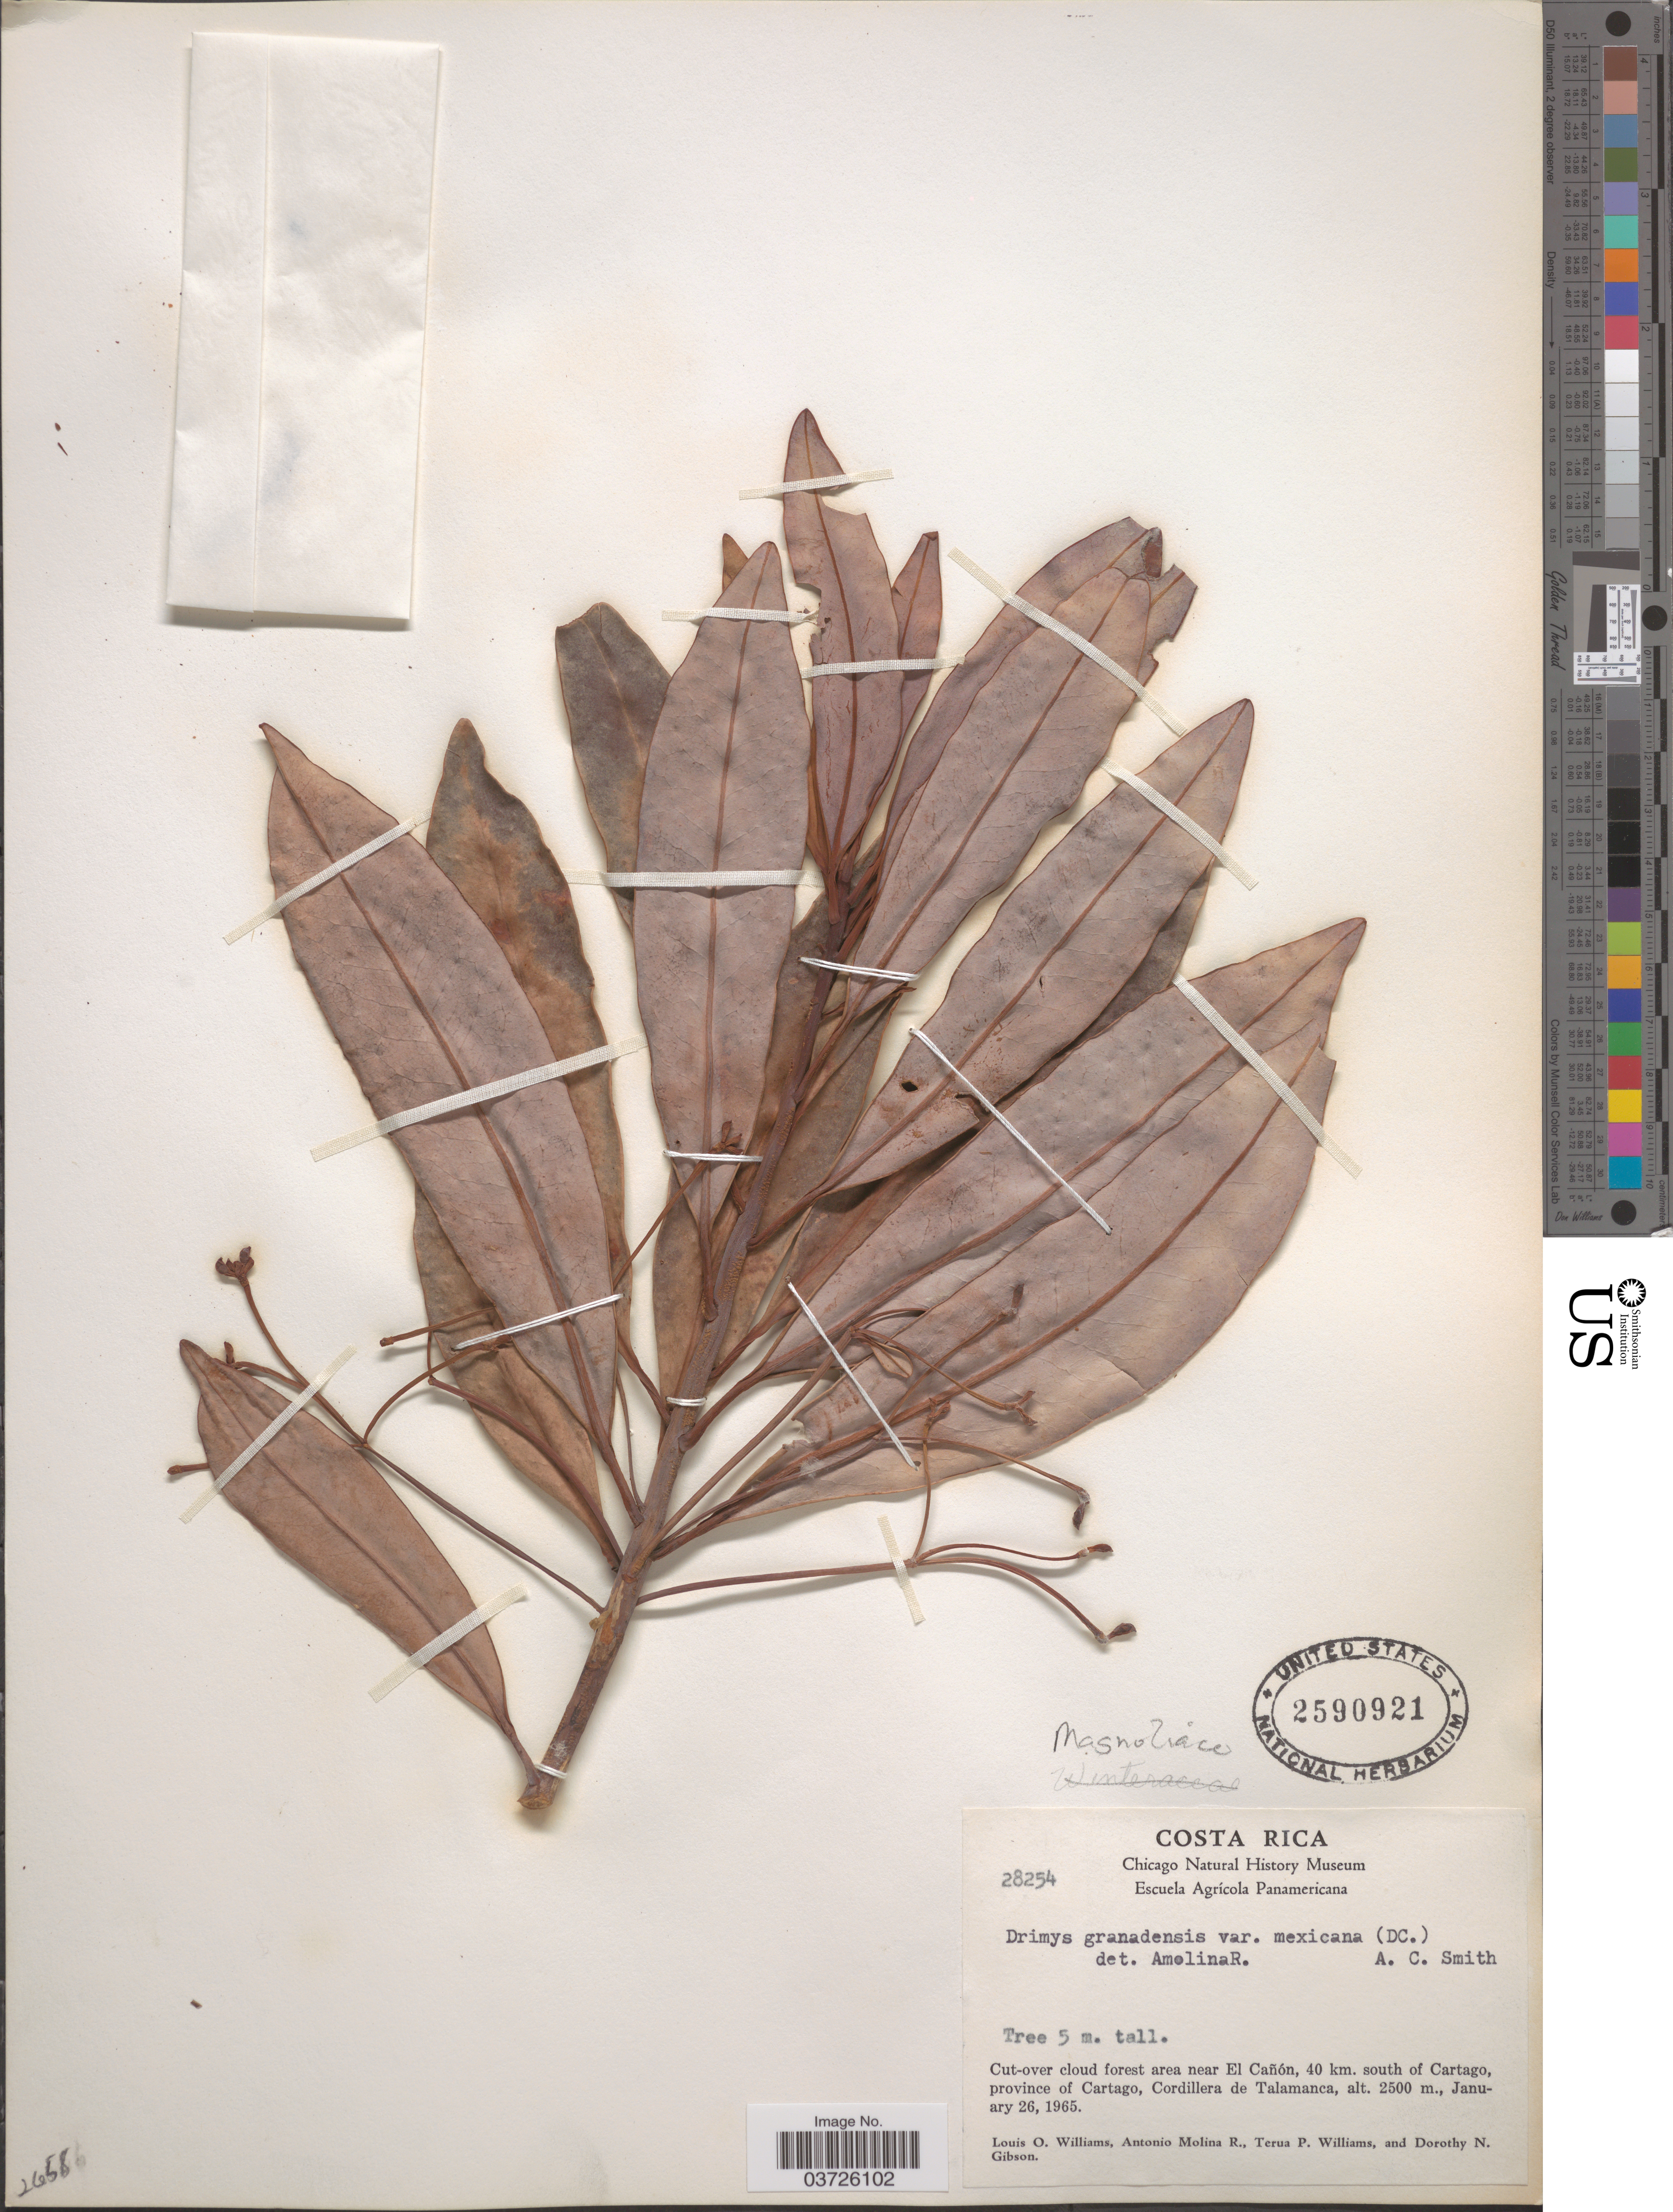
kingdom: Plantae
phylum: Tracheophyta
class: Magnoliopsida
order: Canellales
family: Winteraceae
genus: Drimys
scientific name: Drimys granadensis var. mexicana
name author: L. f.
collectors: L. O. Williams, A. Molina R., T. Williams & D. N. Gibson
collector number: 28254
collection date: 1965-01-26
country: Costa Rica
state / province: Cartago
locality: Cut-over cloud forest area near El Cañón, 40 km. south of Cartago, Cordillera de Talamanca.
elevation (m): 2500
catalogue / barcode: US 2590921